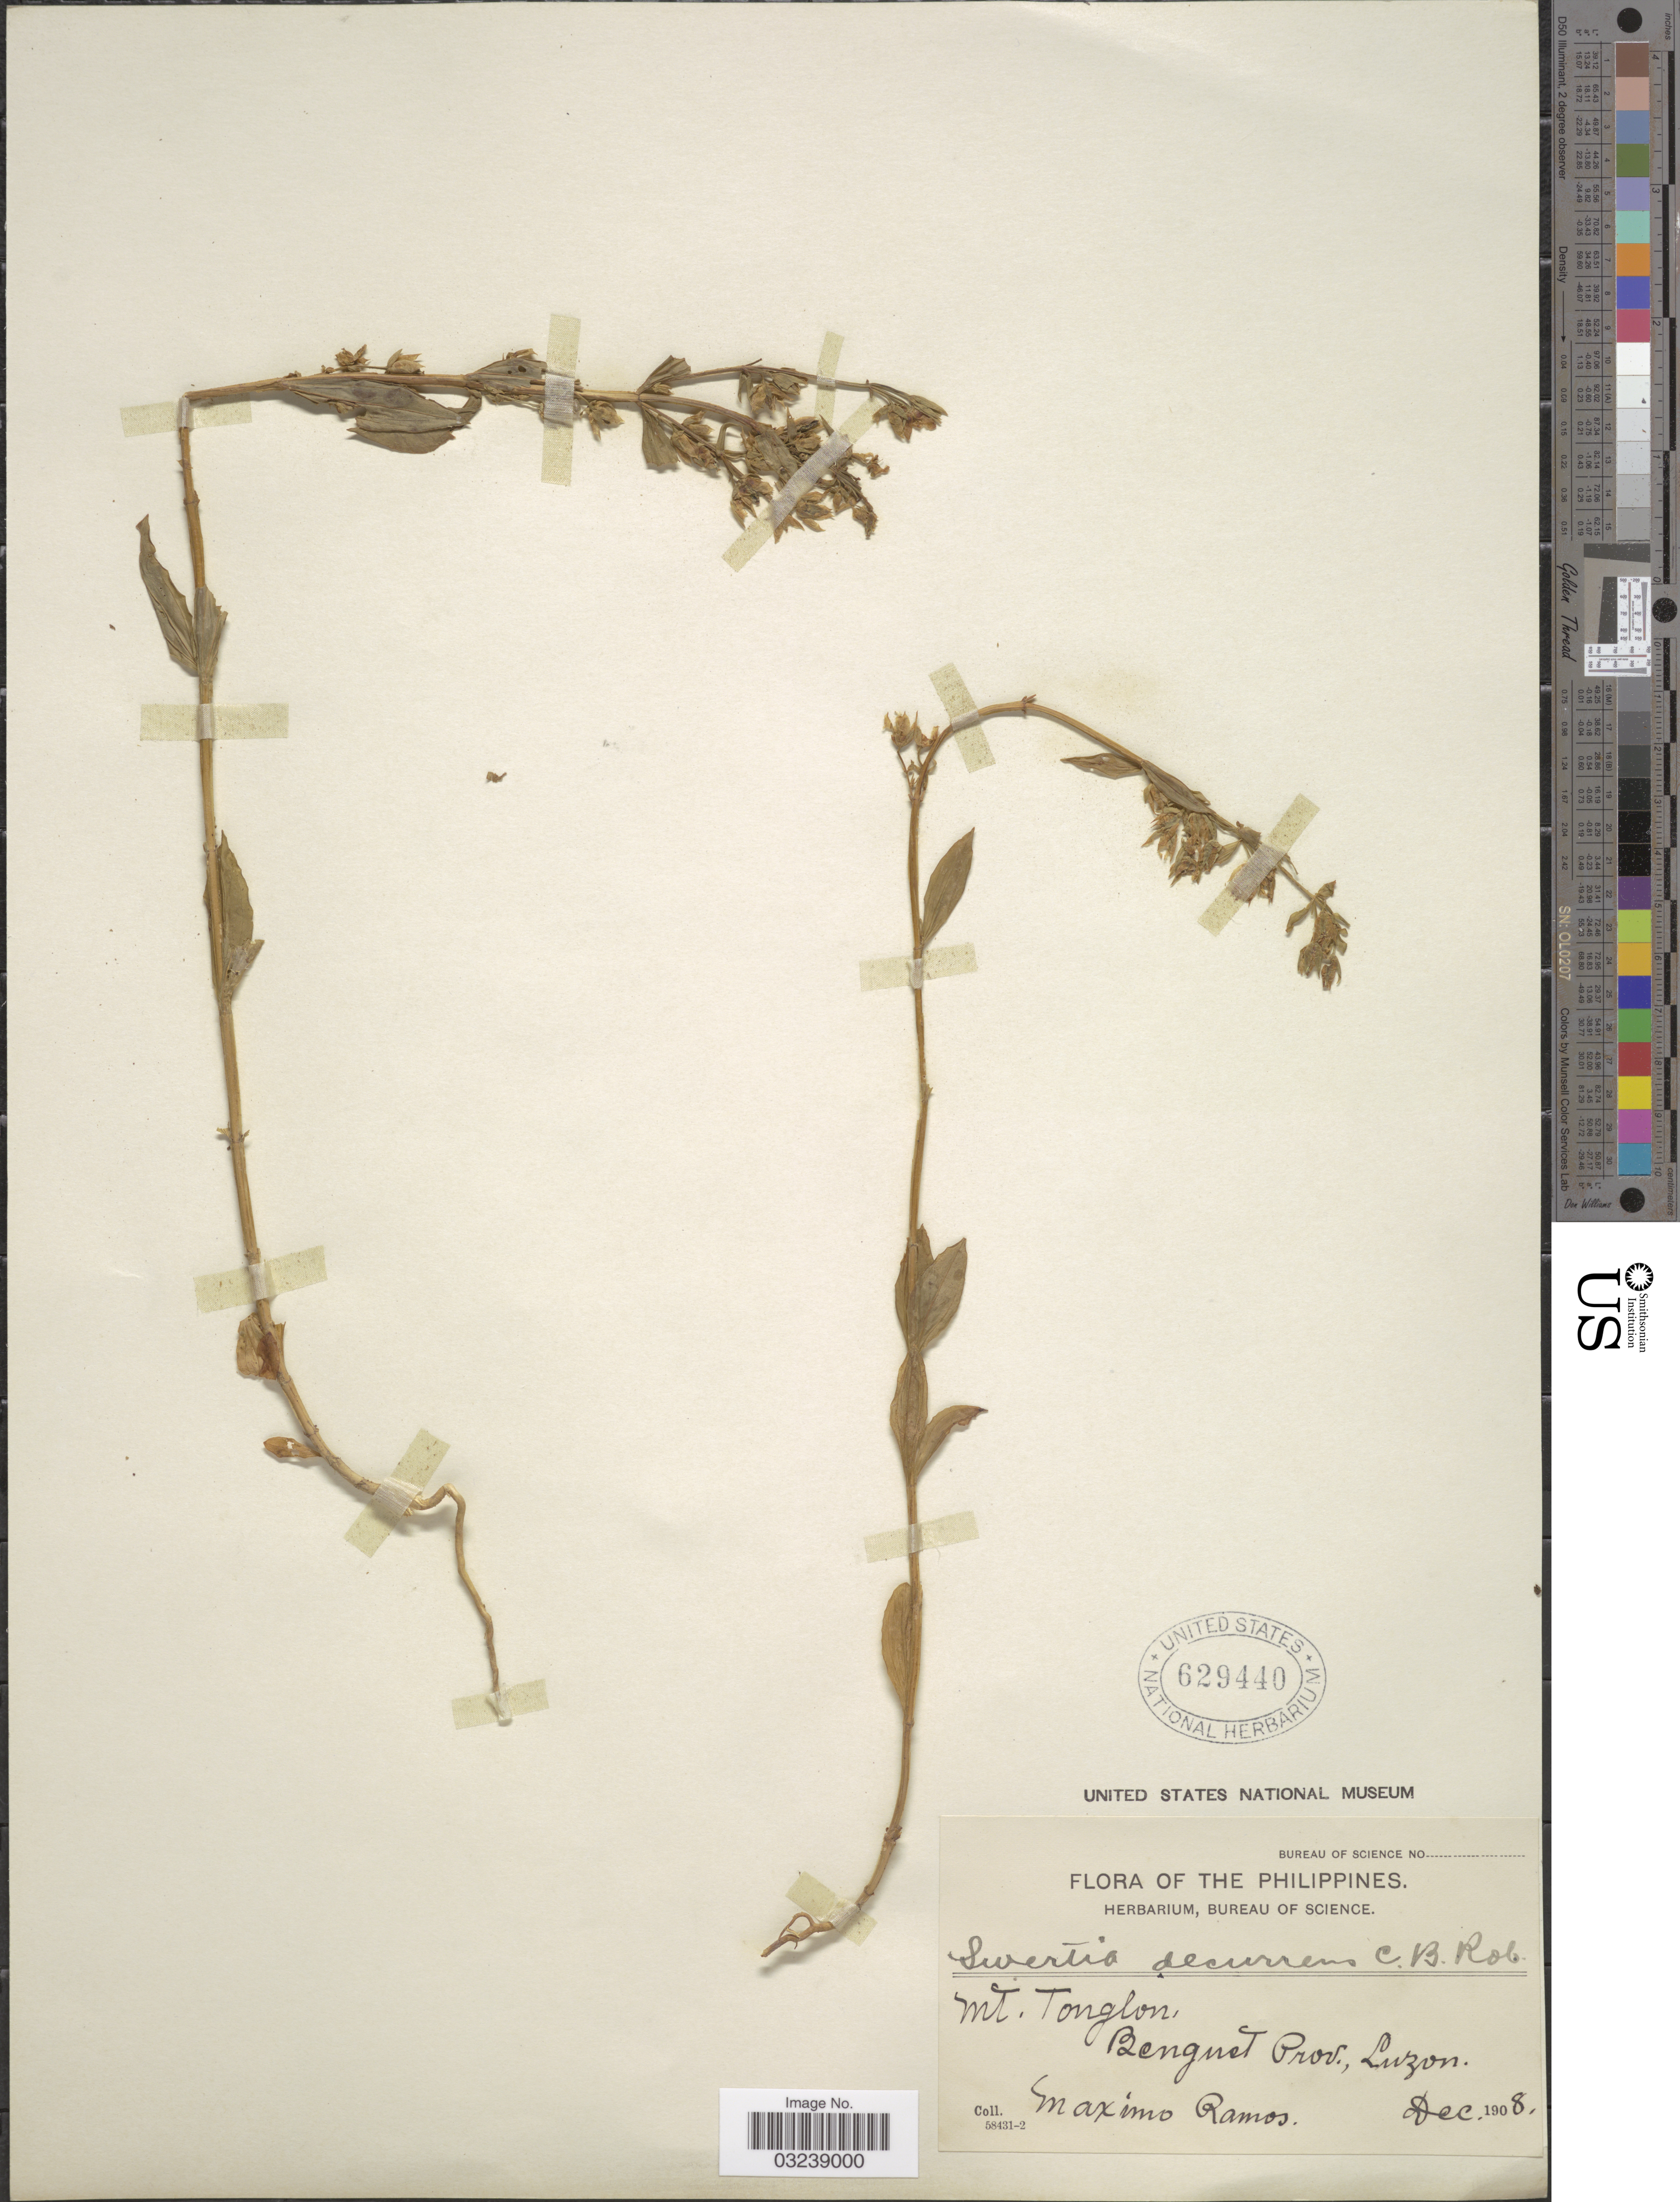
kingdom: Plantae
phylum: Tracheophyta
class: Magnoliopsida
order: Gentianales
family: Gentianaceae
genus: Swertia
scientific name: Swertia decurrens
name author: C.B. Rob.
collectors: M. Ramos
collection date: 1908-12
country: Philippines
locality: Mt. Tonglon, Benguet Prov., Luzon.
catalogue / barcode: US 629440